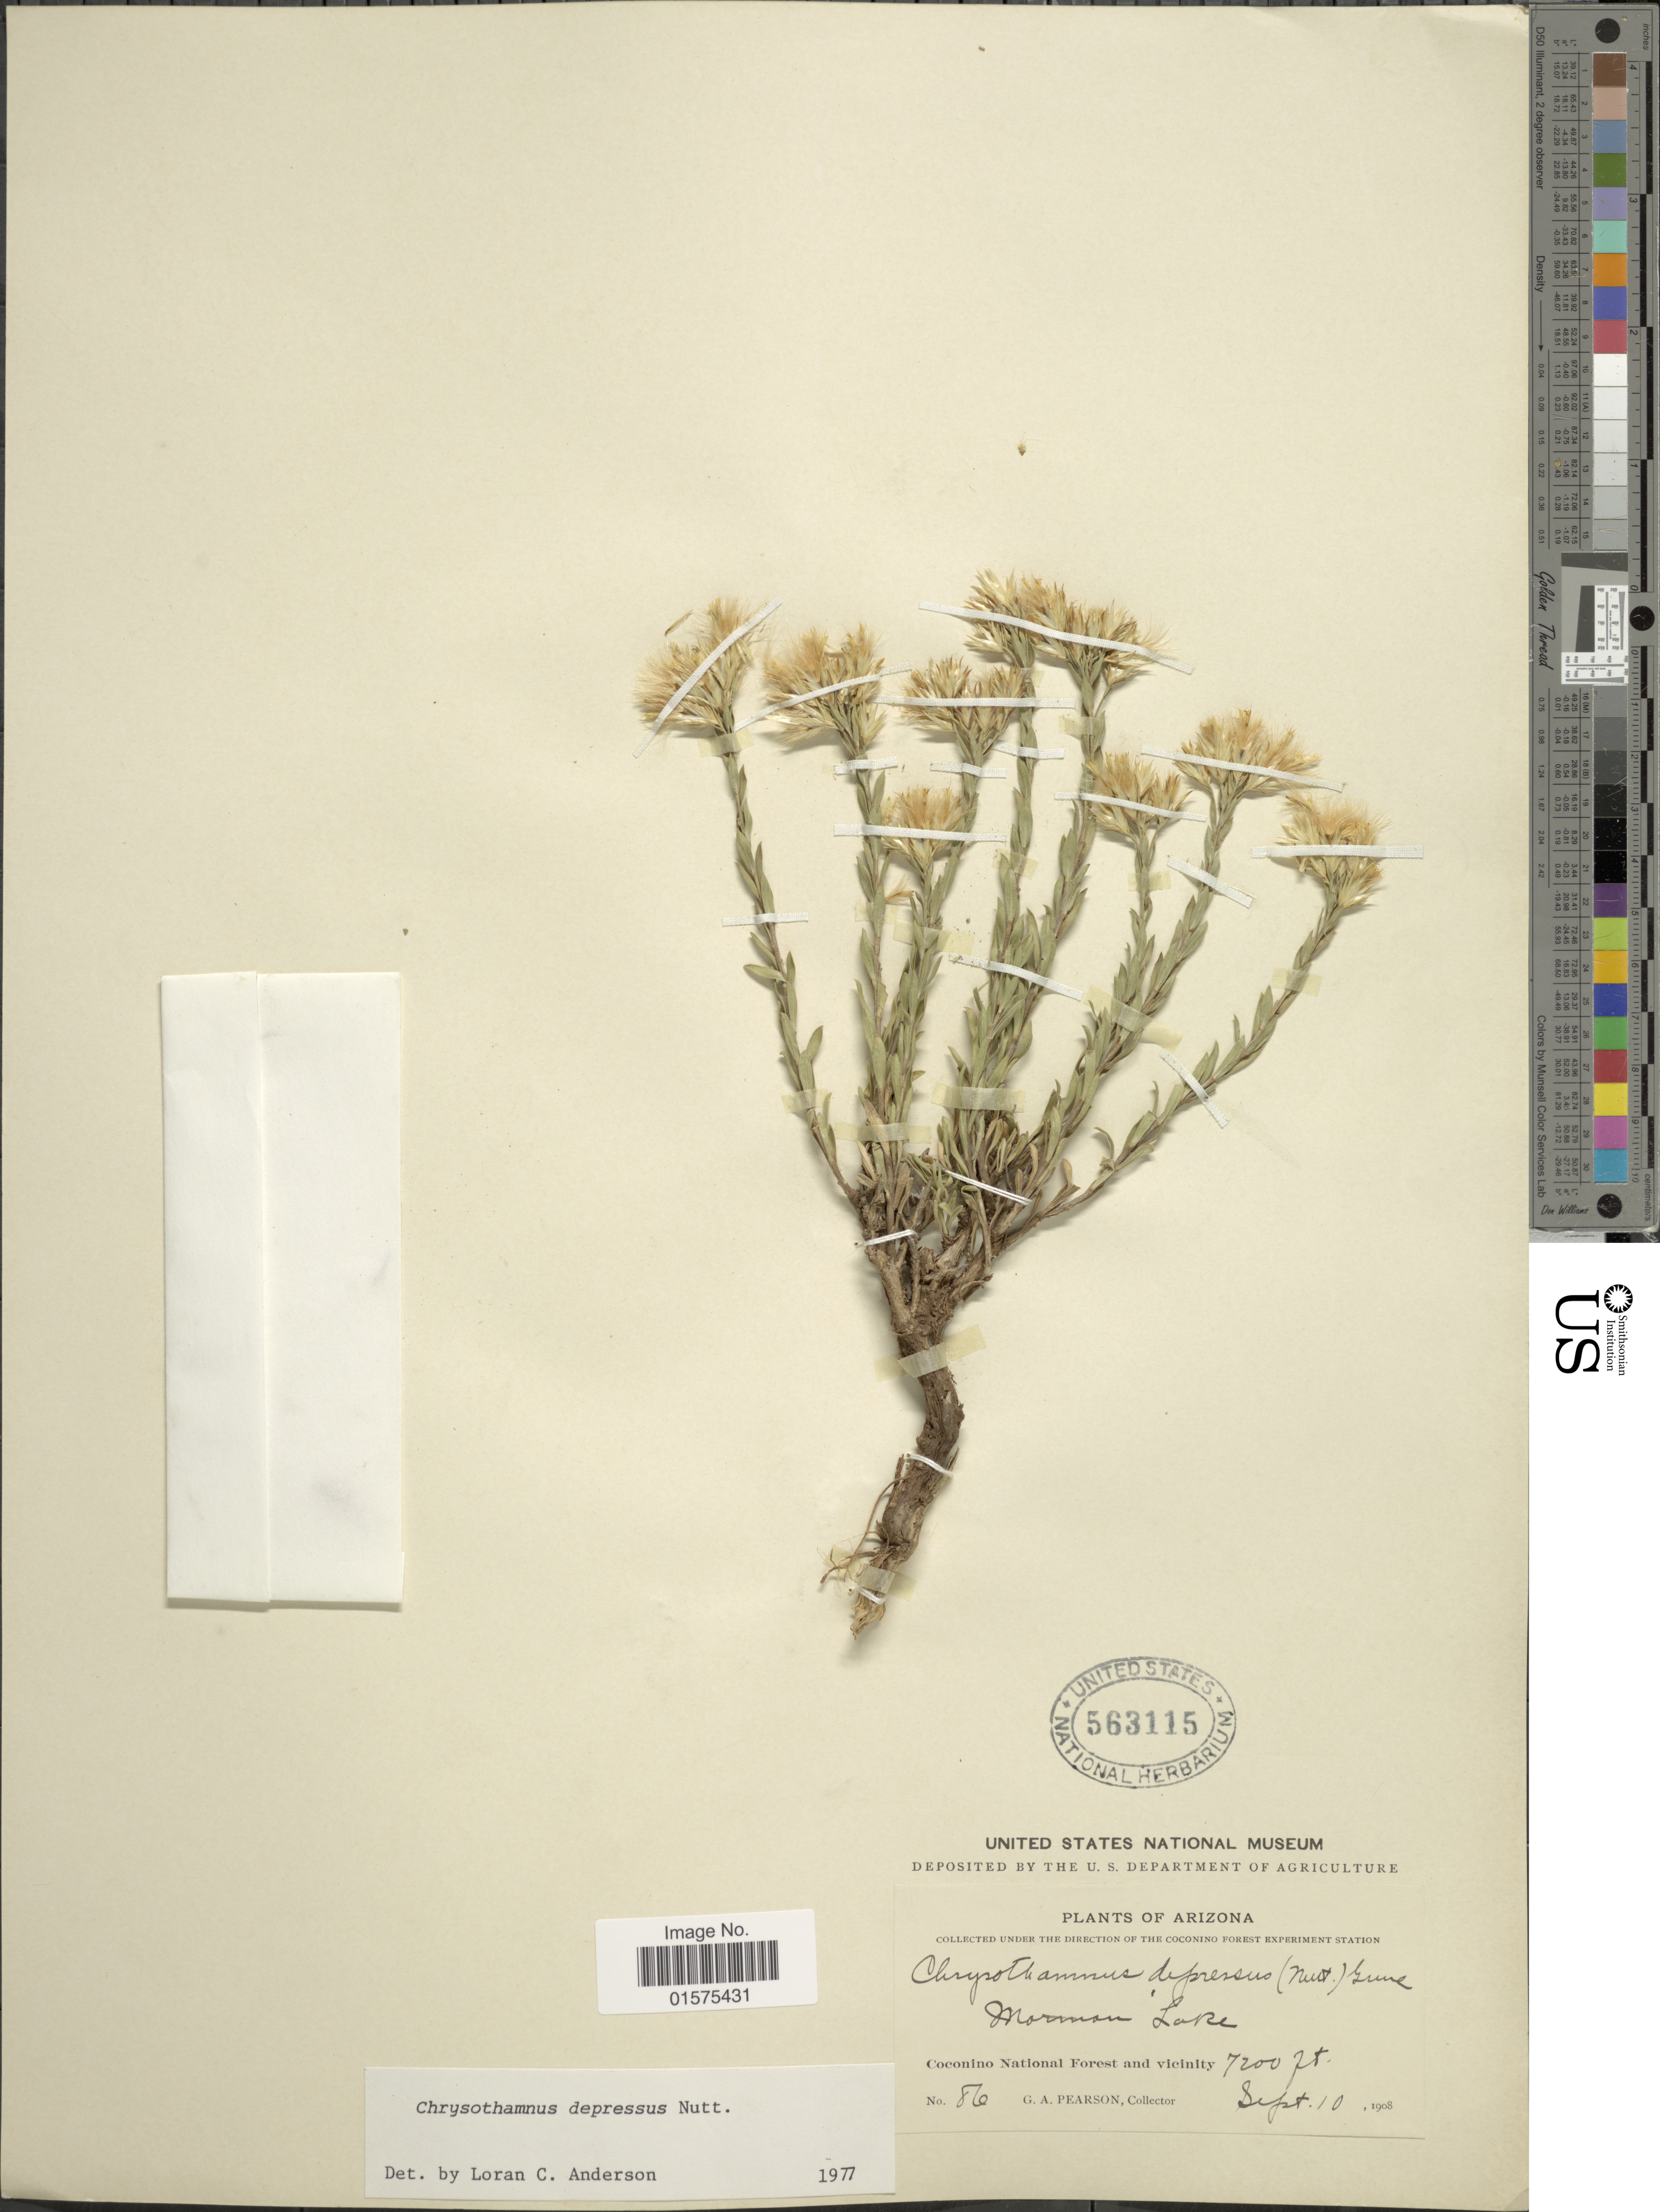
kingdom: Plantae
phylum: Tracheophyta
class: Magnoliopsida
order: Asterales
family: Asteraceae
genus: Chrysothamnus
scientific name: Chrysothamnus depressus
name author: Nutt.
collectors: G. A. Pearson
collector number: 86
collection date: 1908-09-10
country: United States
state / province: Arizona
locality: Cococino National Forest and vicinity. Mountain Lake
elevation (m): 2195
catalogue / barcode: US 563115